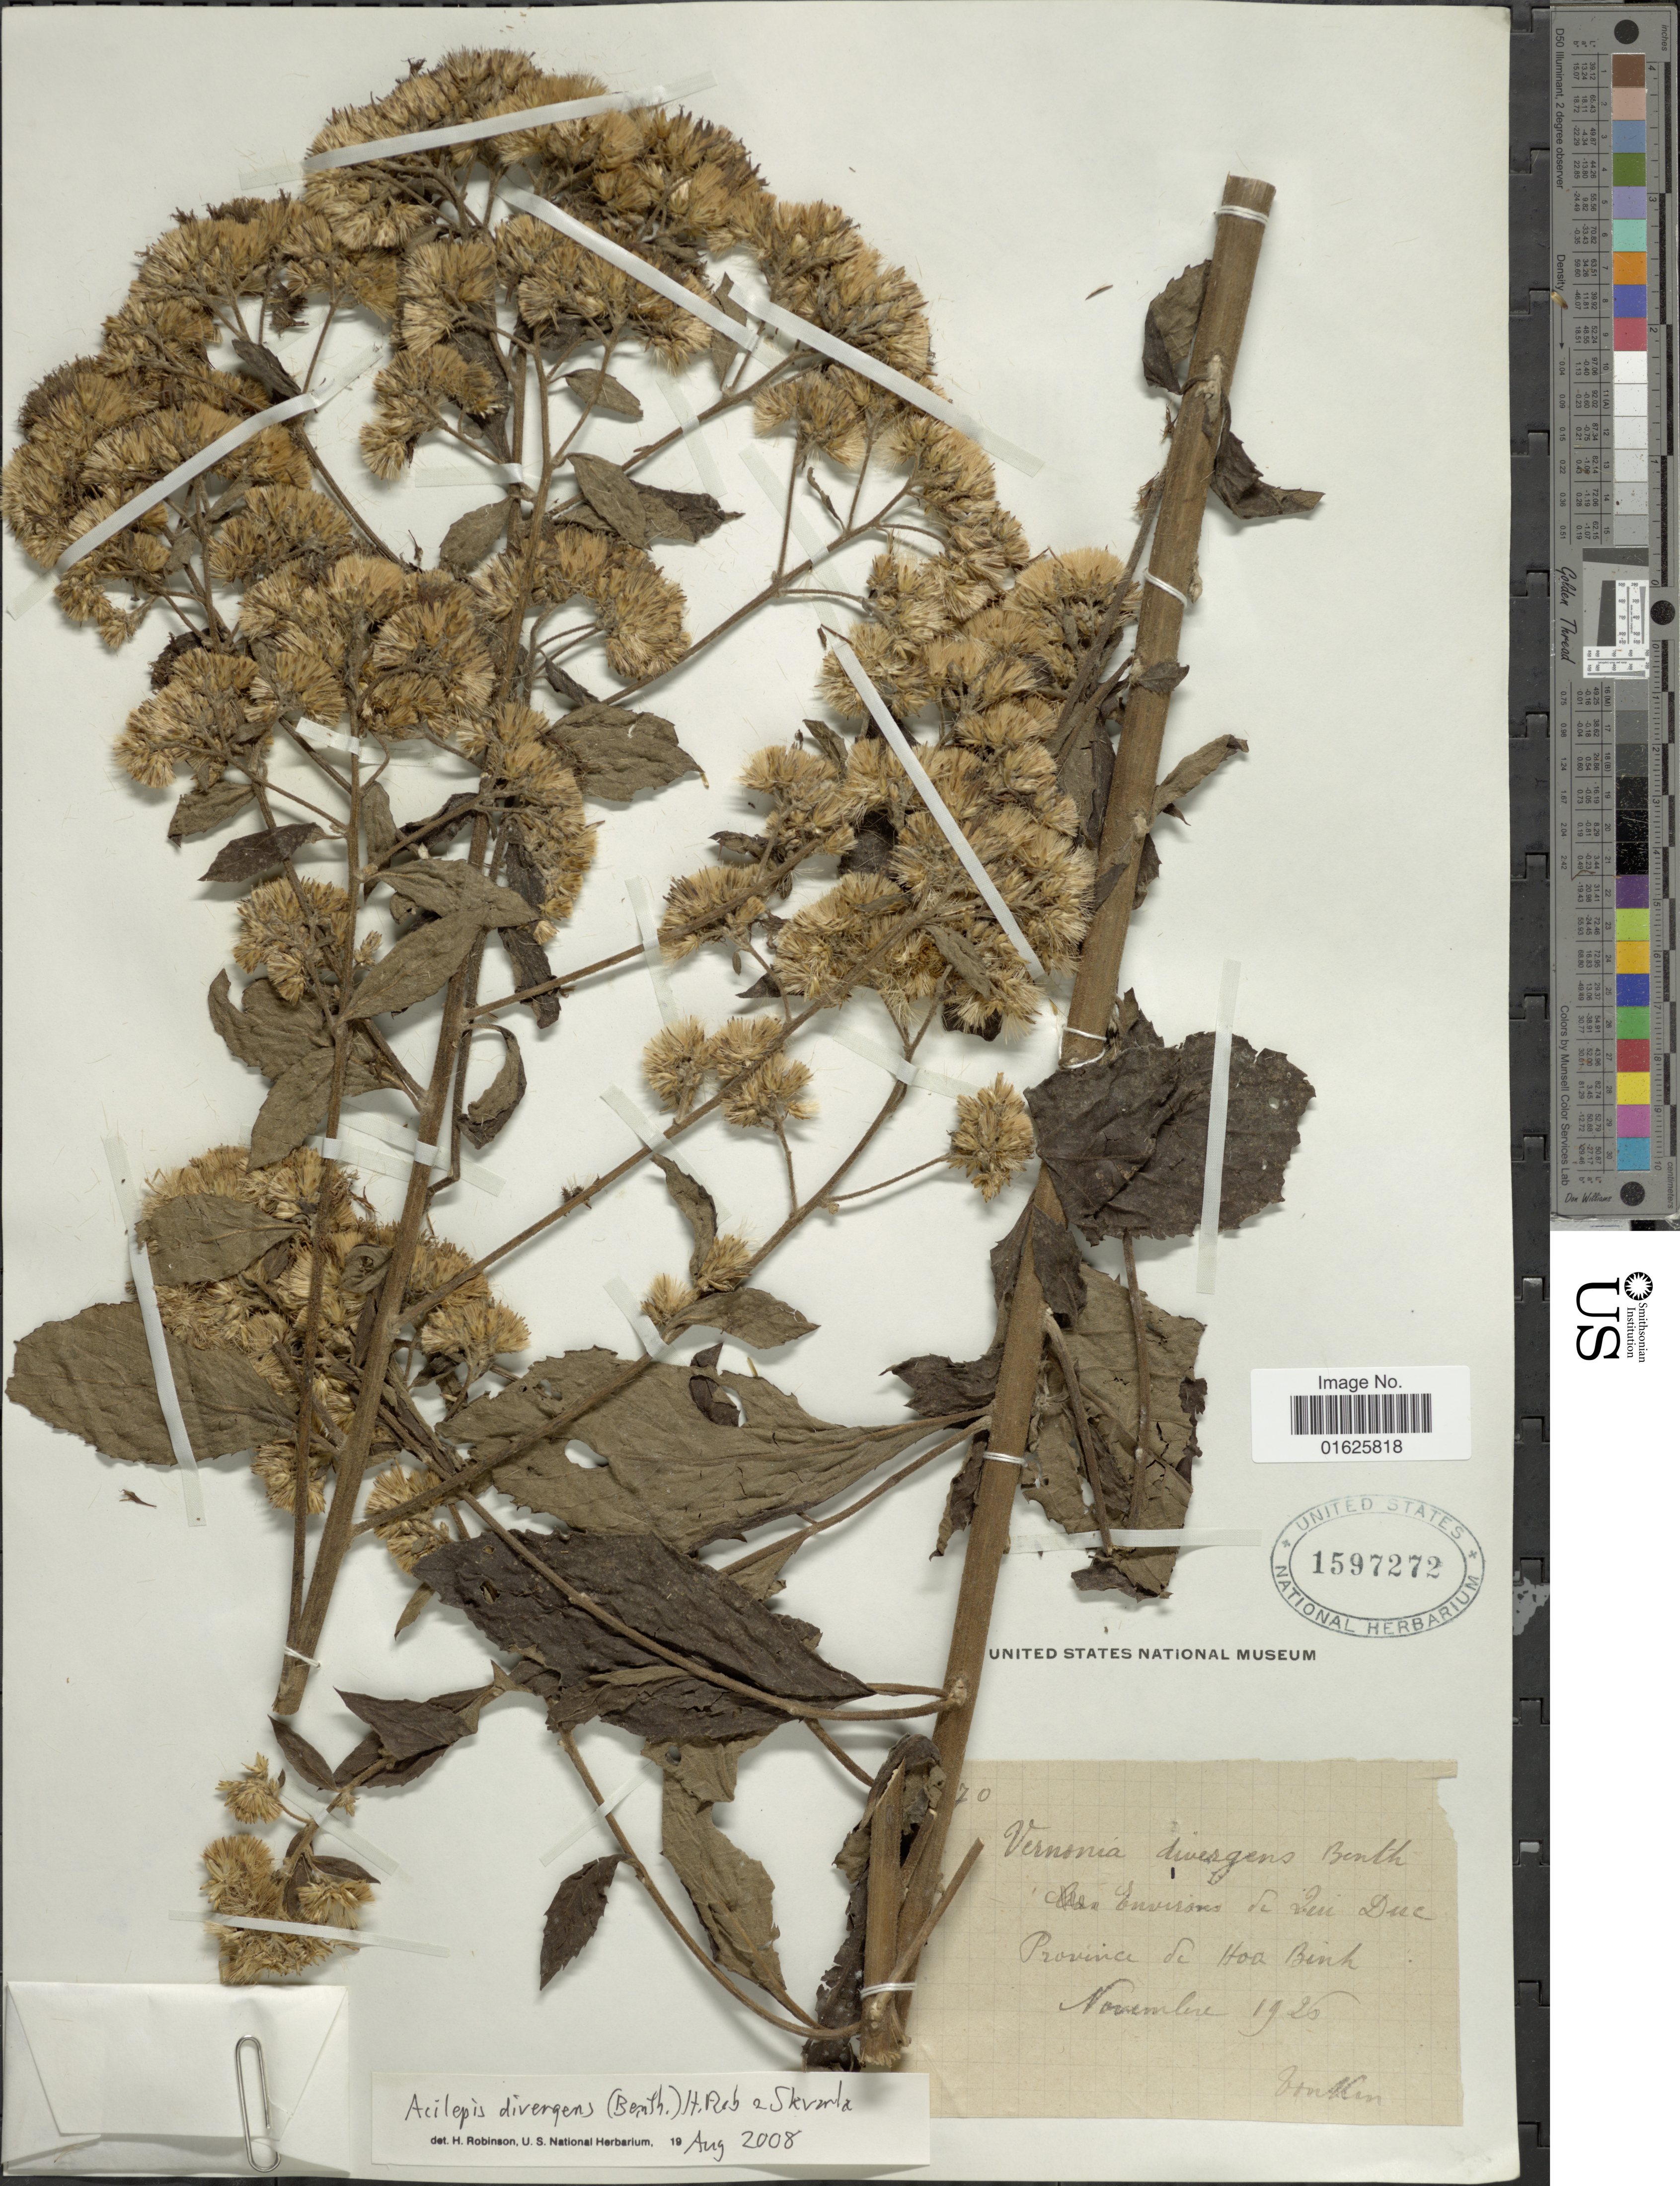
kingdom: Plantae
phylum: Tracheophyta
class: Magnoliopsida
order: Asterales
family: Asteraceae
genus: Acilepis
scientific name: Acilepis divergens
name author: (Roxb.) H. Rob. & Skvarla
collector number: !70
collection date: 1926-11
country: Vietnam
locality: E virons de Lui Due, Province de Hoa Binh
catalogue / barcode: US 1597272